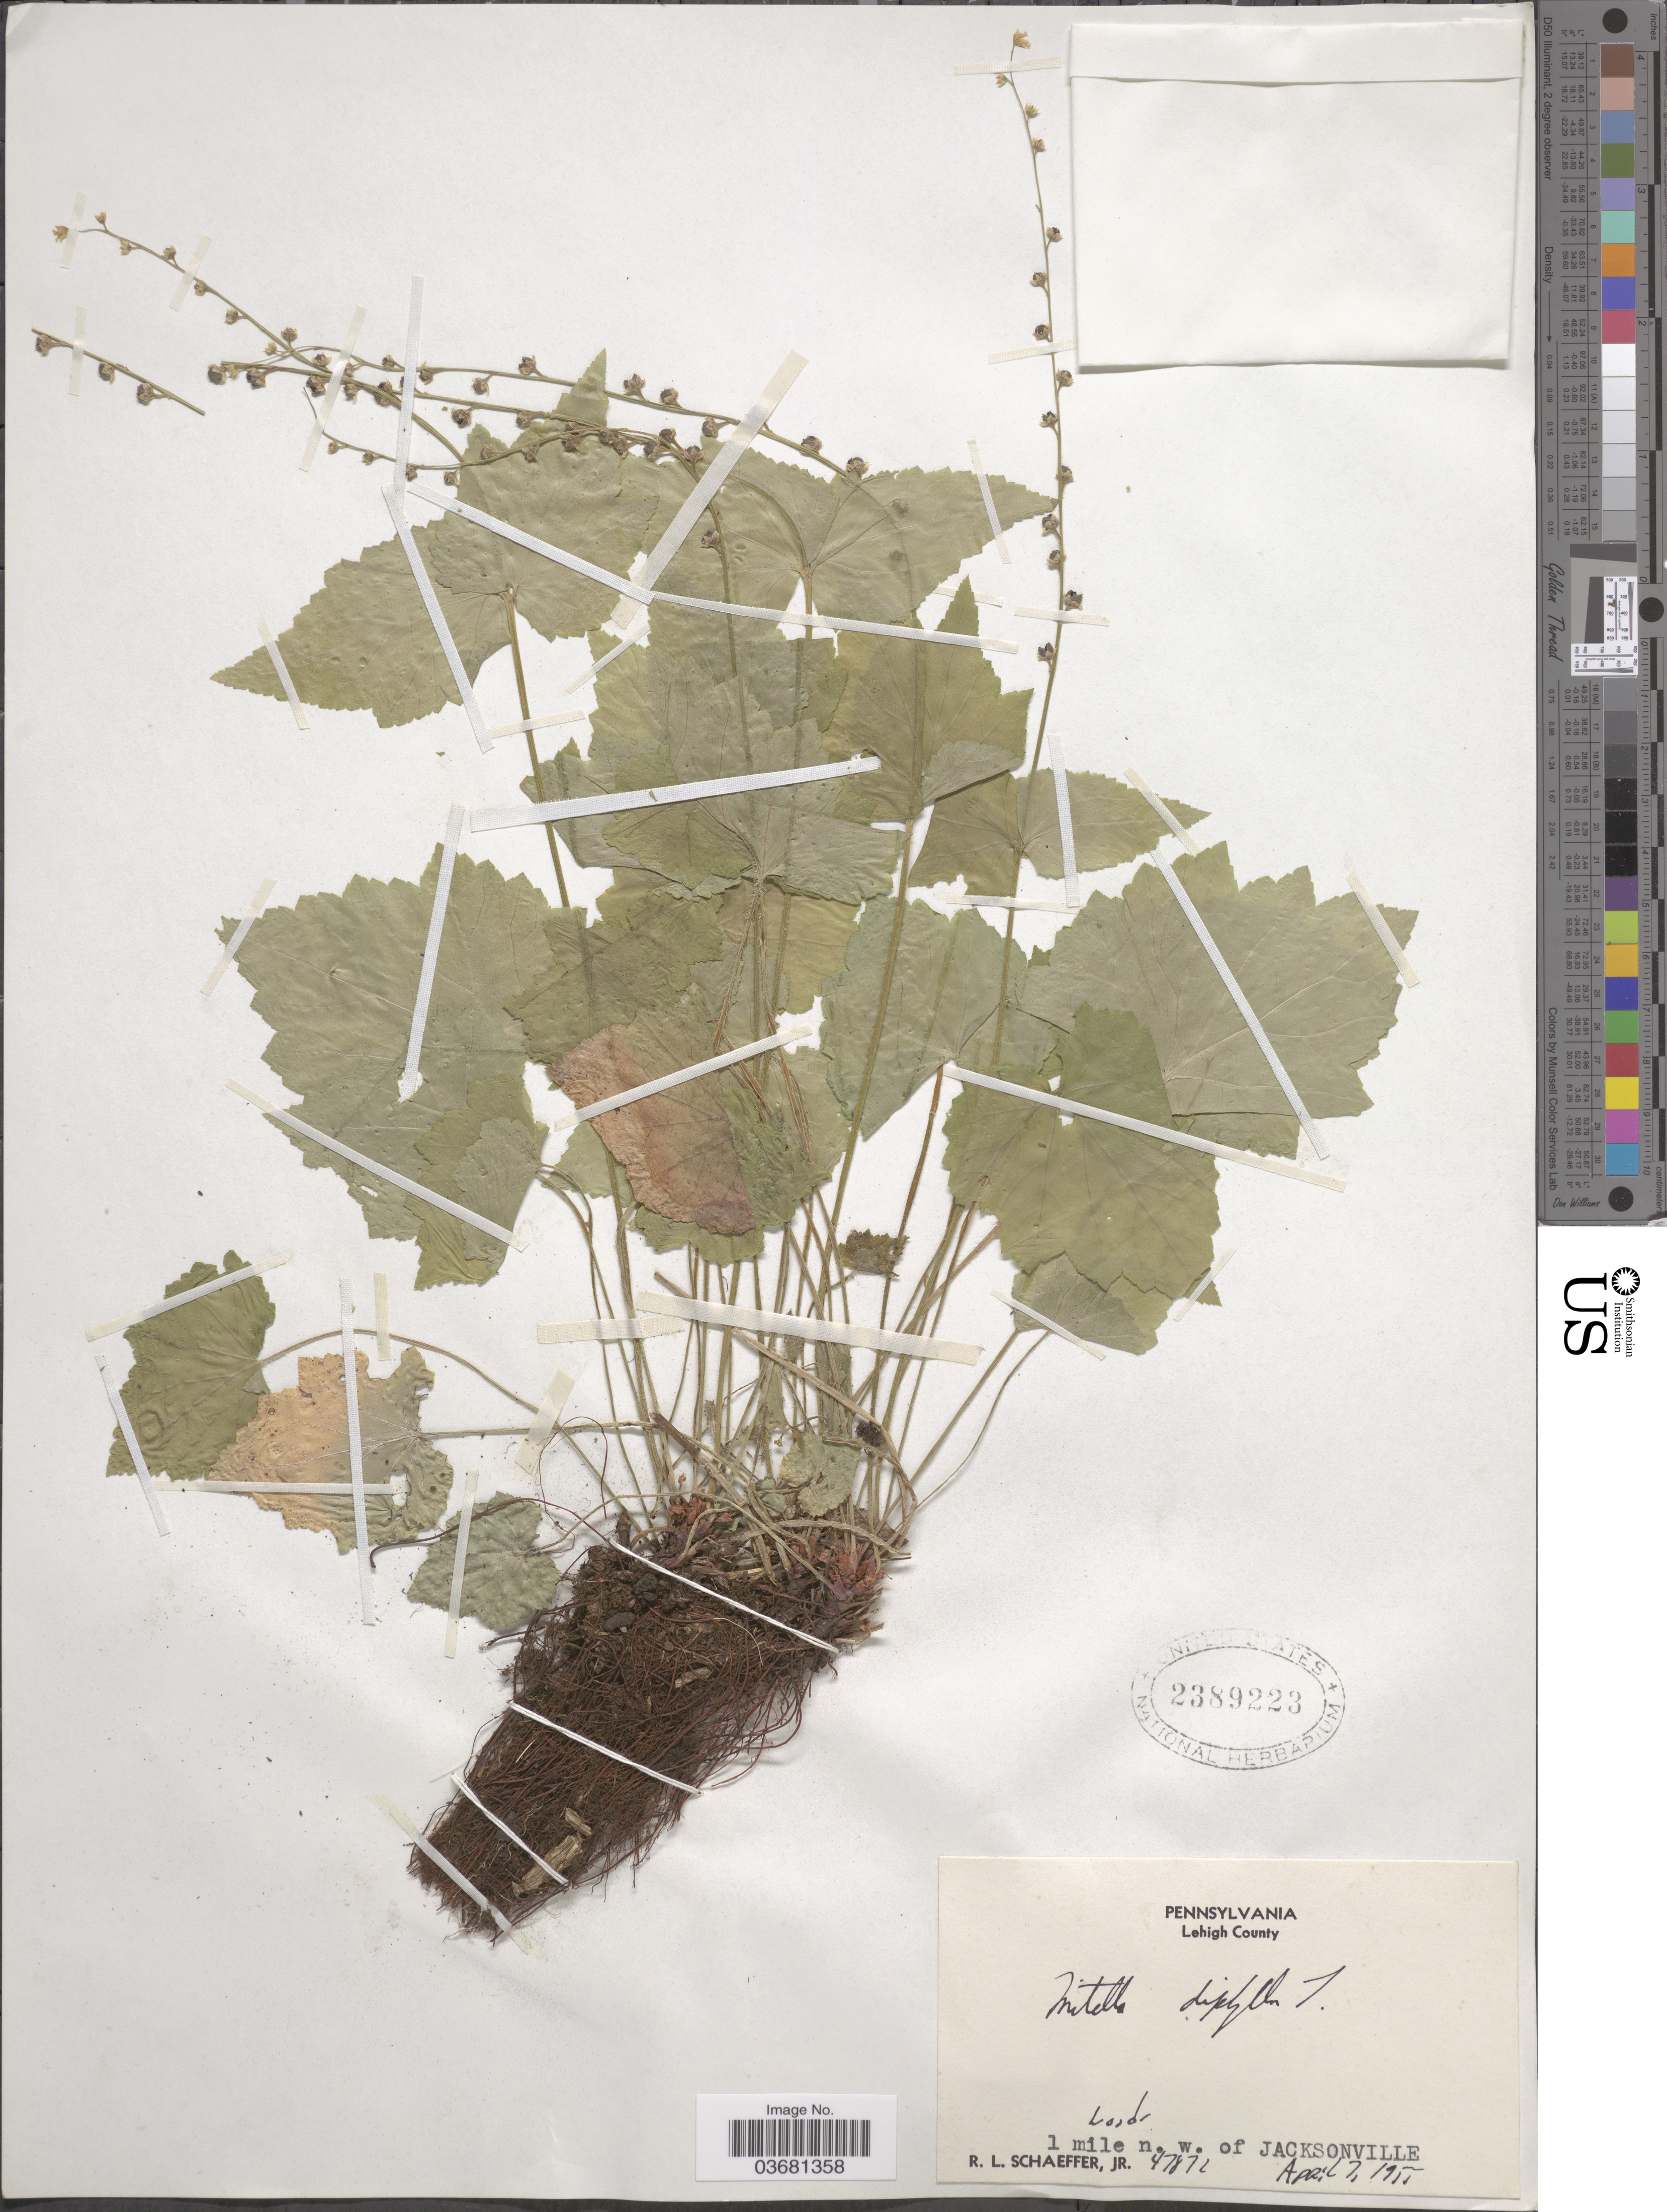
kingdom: Plantae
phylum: Tracheophyta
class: Magnoliopsida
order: Saxifragales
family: Saxifragaceae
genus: Mitella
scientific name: Mitella diphylla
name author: L.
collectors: R. L. Schaeffer Jr.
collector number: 47872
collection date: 1955-04-07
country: United States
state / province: Pennsylvania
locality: Lehigh County. 1 mile n. w. of Jacksonville.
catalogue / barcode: US 2389223